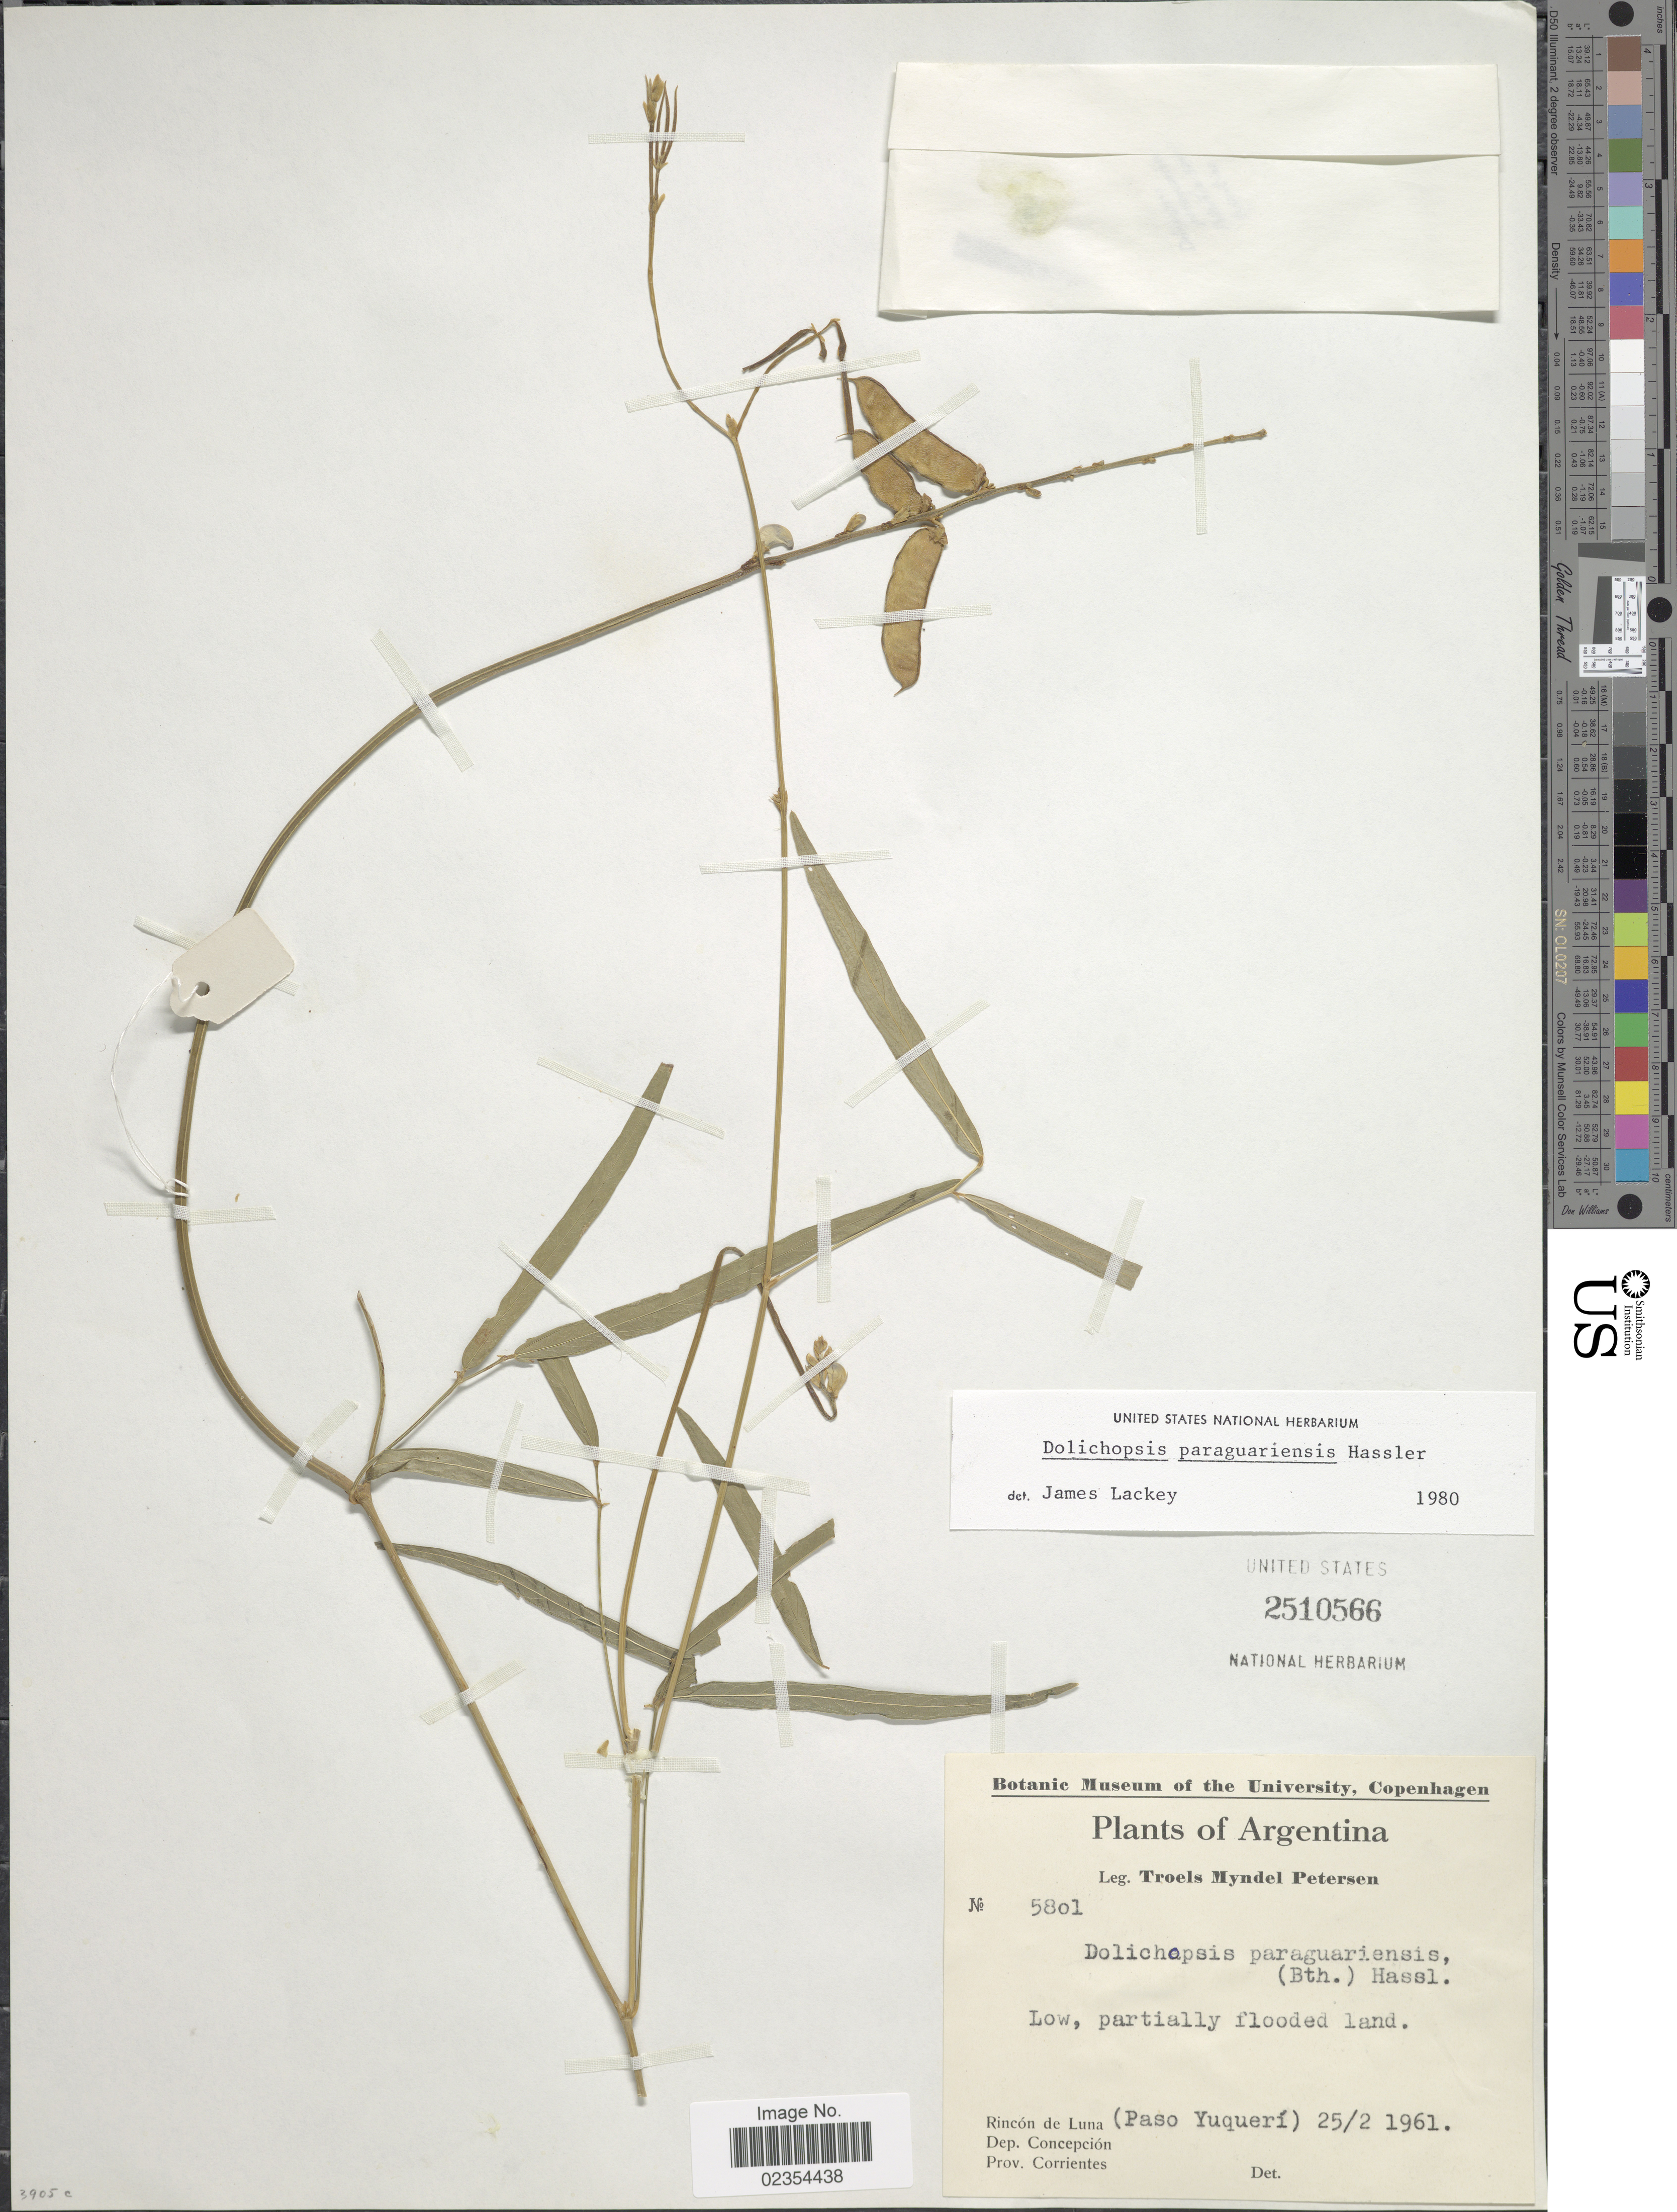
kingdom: Plantae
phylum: Tracheophyta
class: Magnoliopsida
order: Fabales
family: Fabaceae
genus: Dolichopsis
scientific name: Dolichopsis paraguariensis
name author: Hassl.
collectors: T. Pederson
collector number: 5801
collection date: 1961-02-25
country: Argentina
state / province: Corrientes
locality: Rincon de Luna (Paso Yuqueri), Dep. Concepcion, low, partially flooded land.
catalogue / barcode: US 2510566